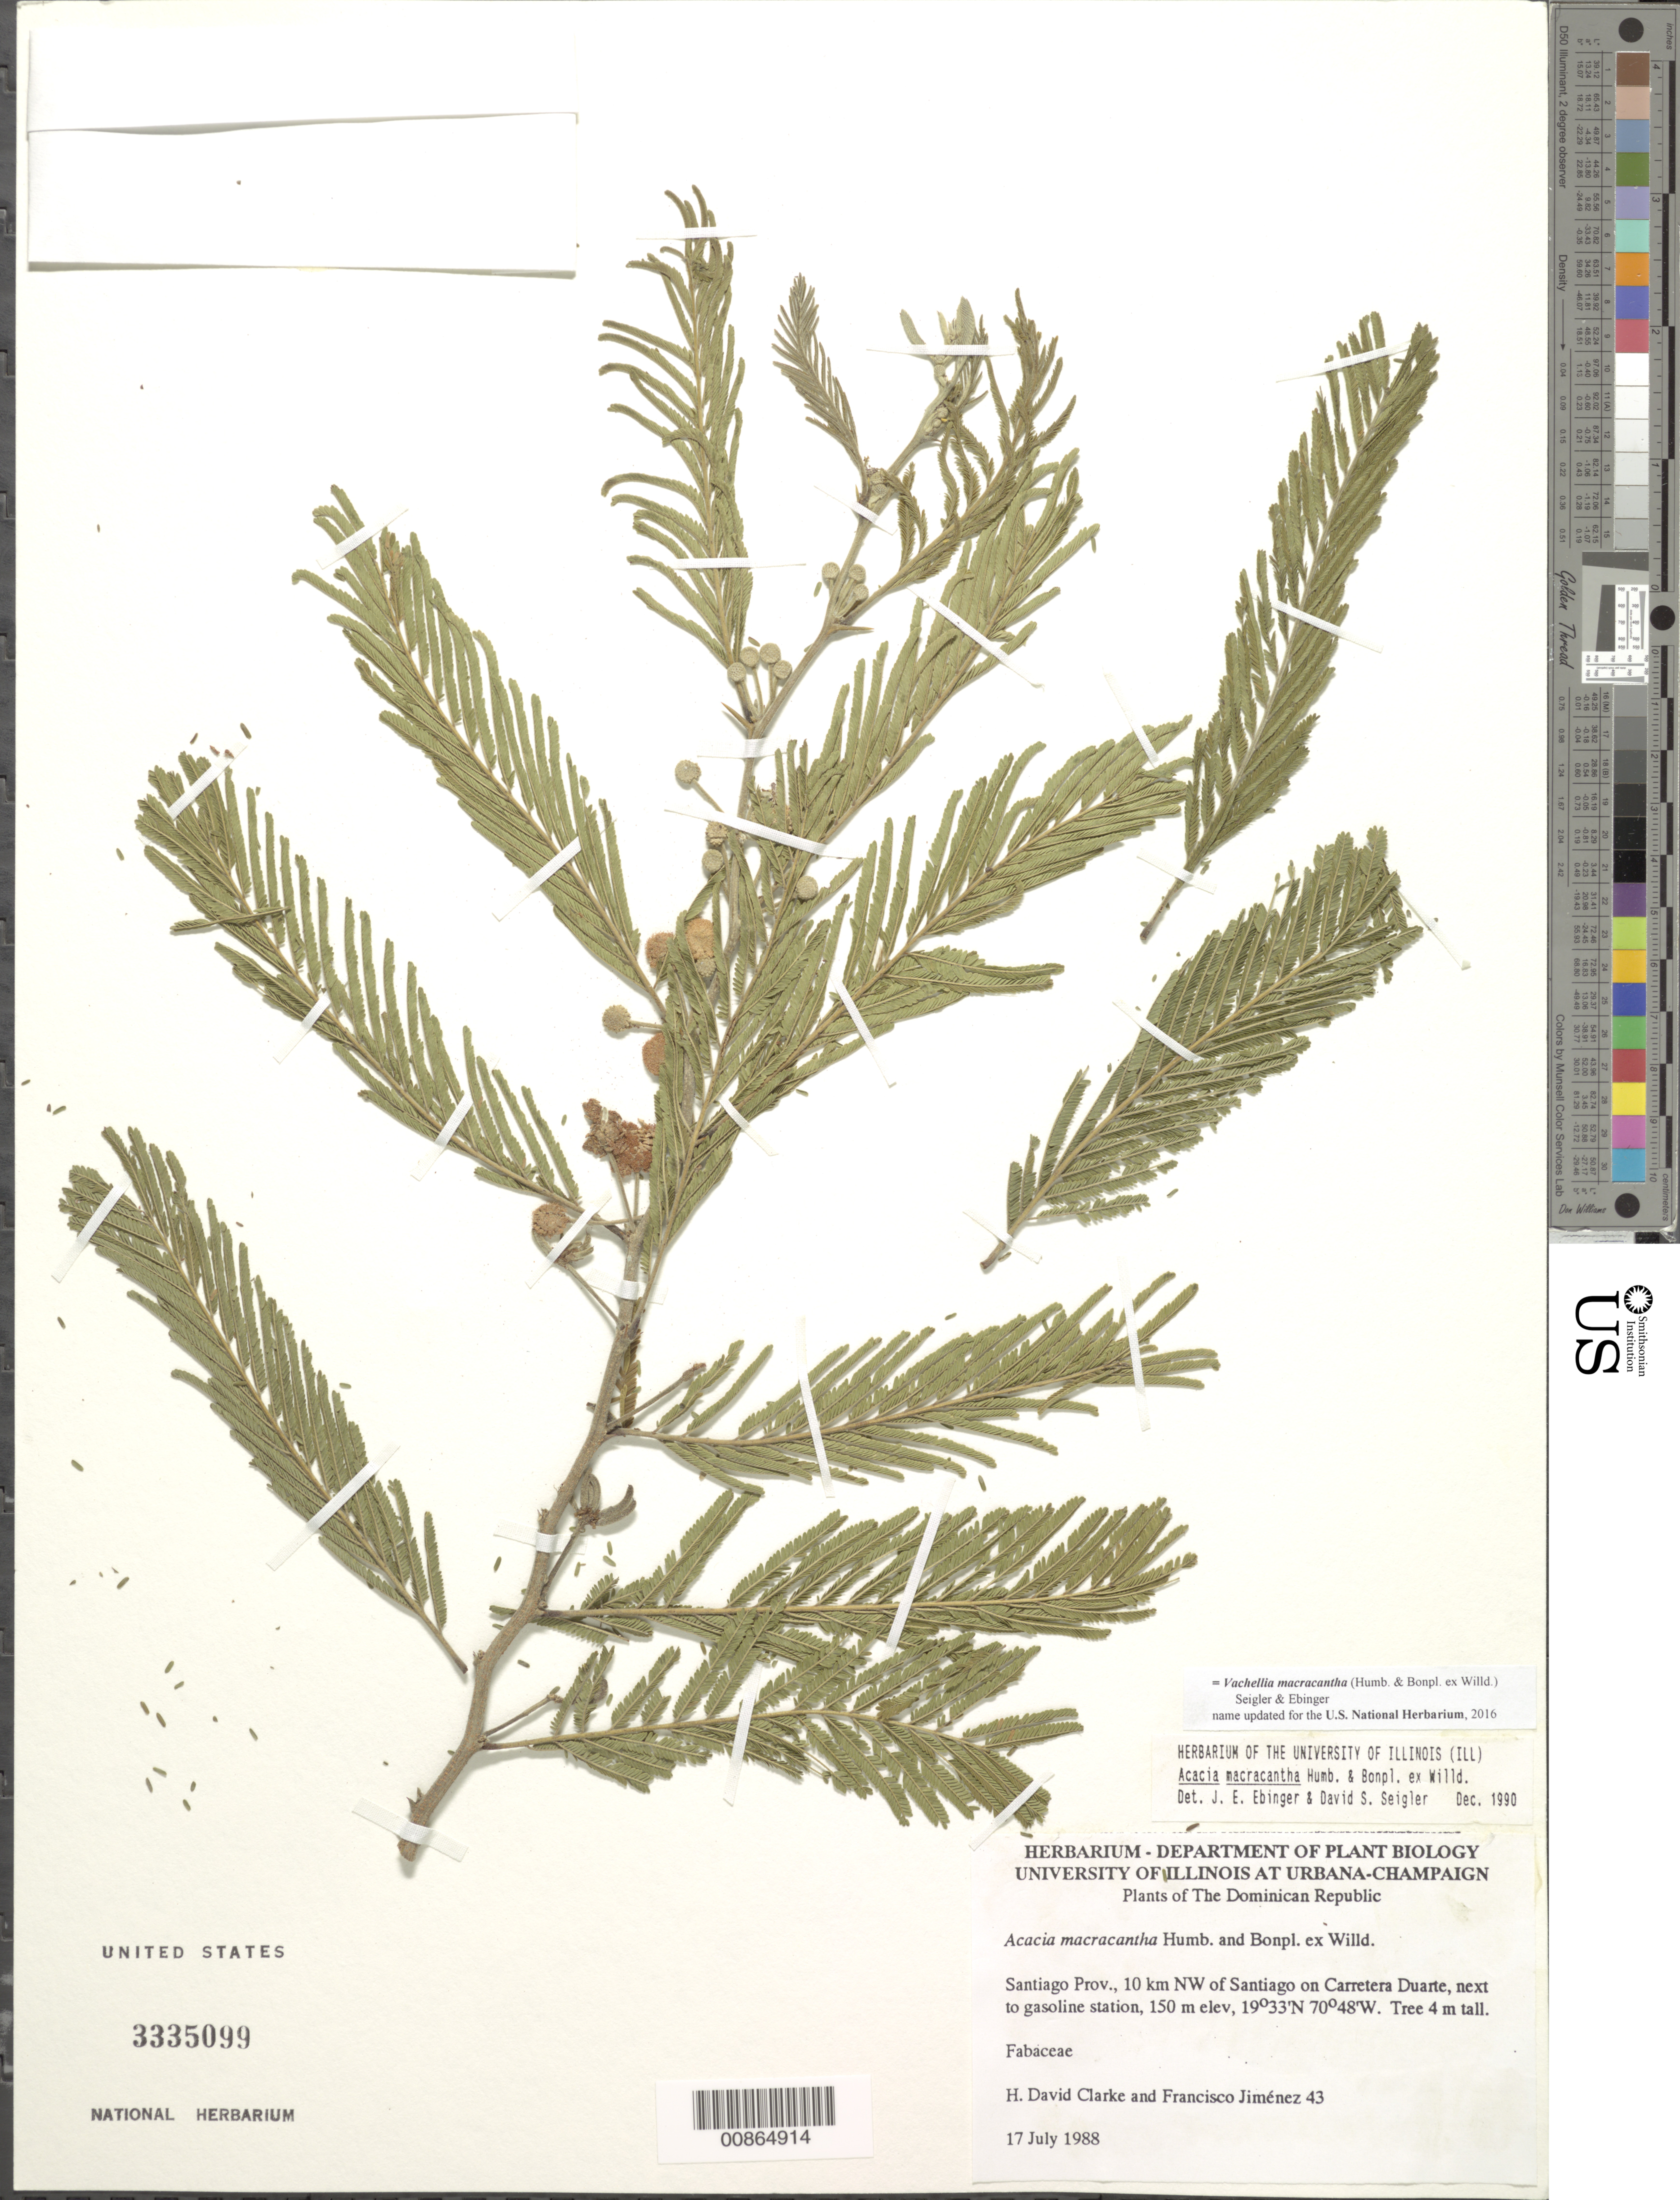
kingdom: Plantae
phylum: Tracheophyta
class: Magnoliopsida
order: Fabales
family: Fabaceae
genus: Vachellia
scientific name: Vachellia macracantha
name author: (Humb. & Bonpl. ex Willd.) Seigler & Ebinger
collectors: H. D. Clarke & F. Jiménez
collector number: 43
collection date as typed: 17 Jul 1988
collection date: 1988-07-17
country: Dominican Republic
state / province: Santiago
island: Hispaniola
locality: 10 km NW of Santiago on Carretera Duarte, next to gasoline station.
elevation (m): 150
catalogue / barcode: US 3335099